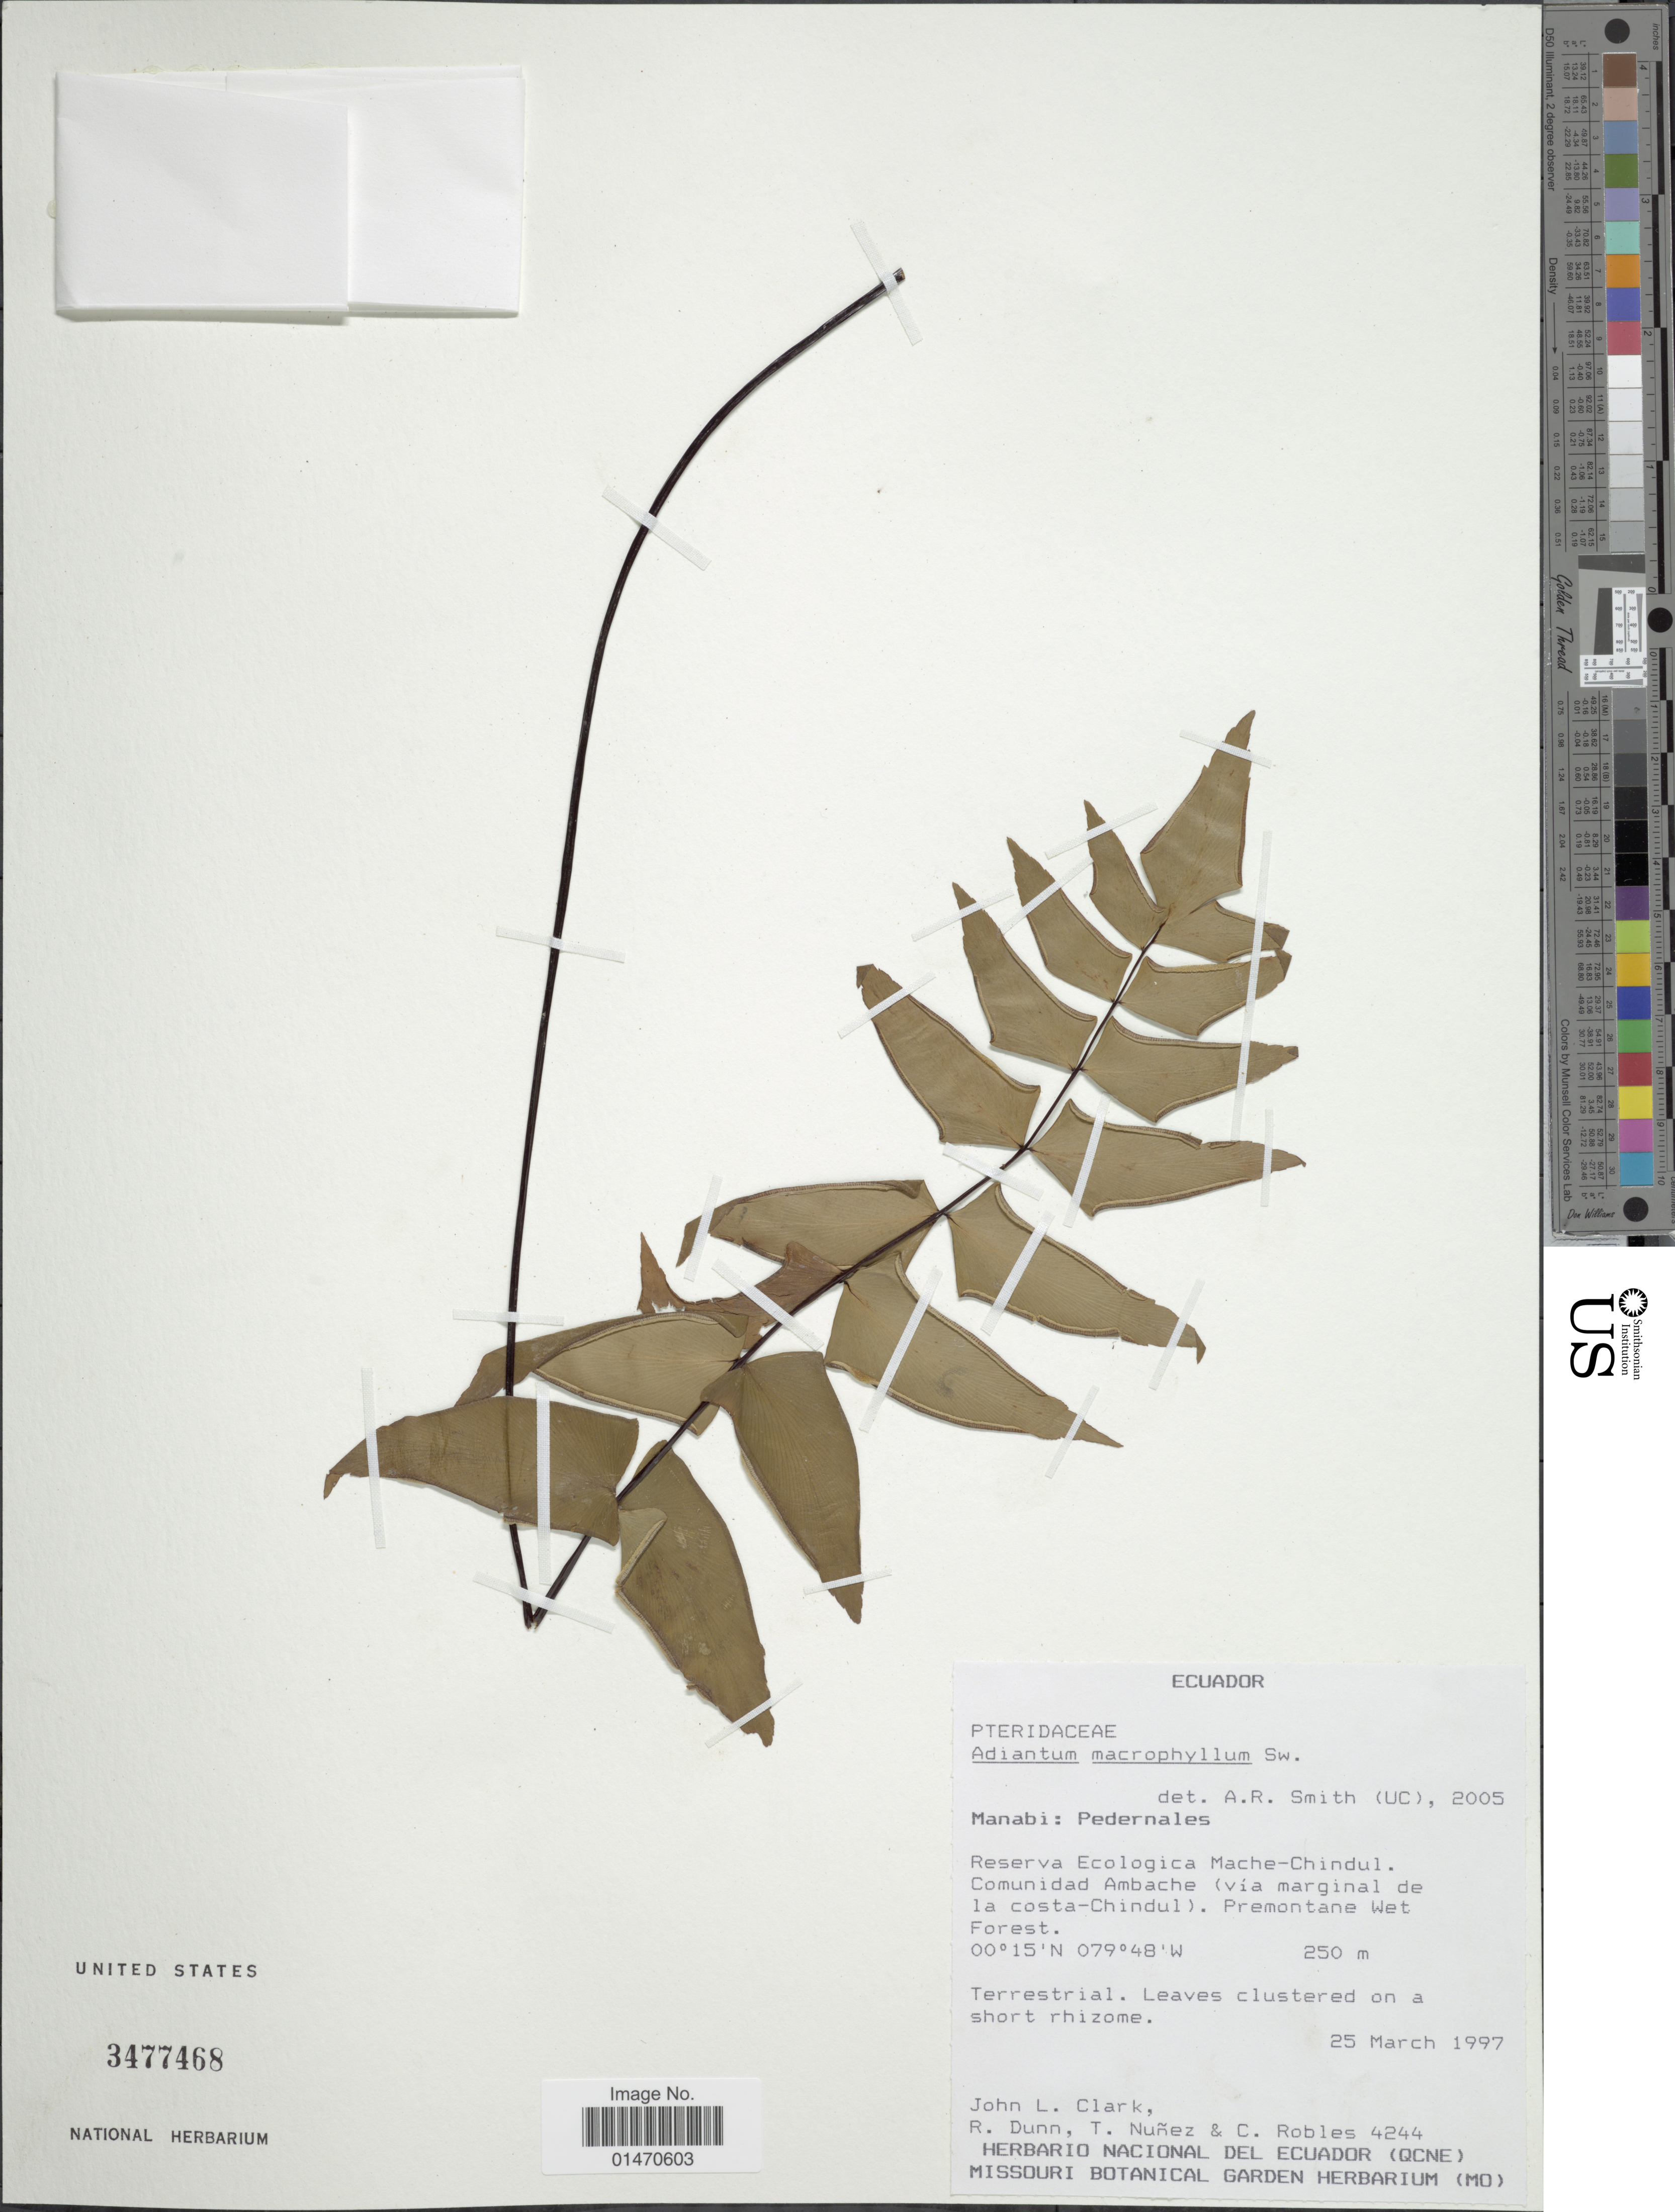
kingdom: Plantae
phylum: Tracheophyta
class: Polypodiopsida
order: Polypodiales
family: Pteridaceae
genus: Adiantum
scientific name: Adiantum macrophyllum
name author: Sw.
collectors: J. L. Clark, R. Dunn, T. Núñez & C. Robles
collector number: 4244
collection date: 1997-03-25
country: Ecuador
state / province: Manabí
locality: Manabi: Pedernales, Reserva Ecological Mache-Chindul, cominidad Ambache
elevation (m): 250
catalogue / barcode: US 3477468